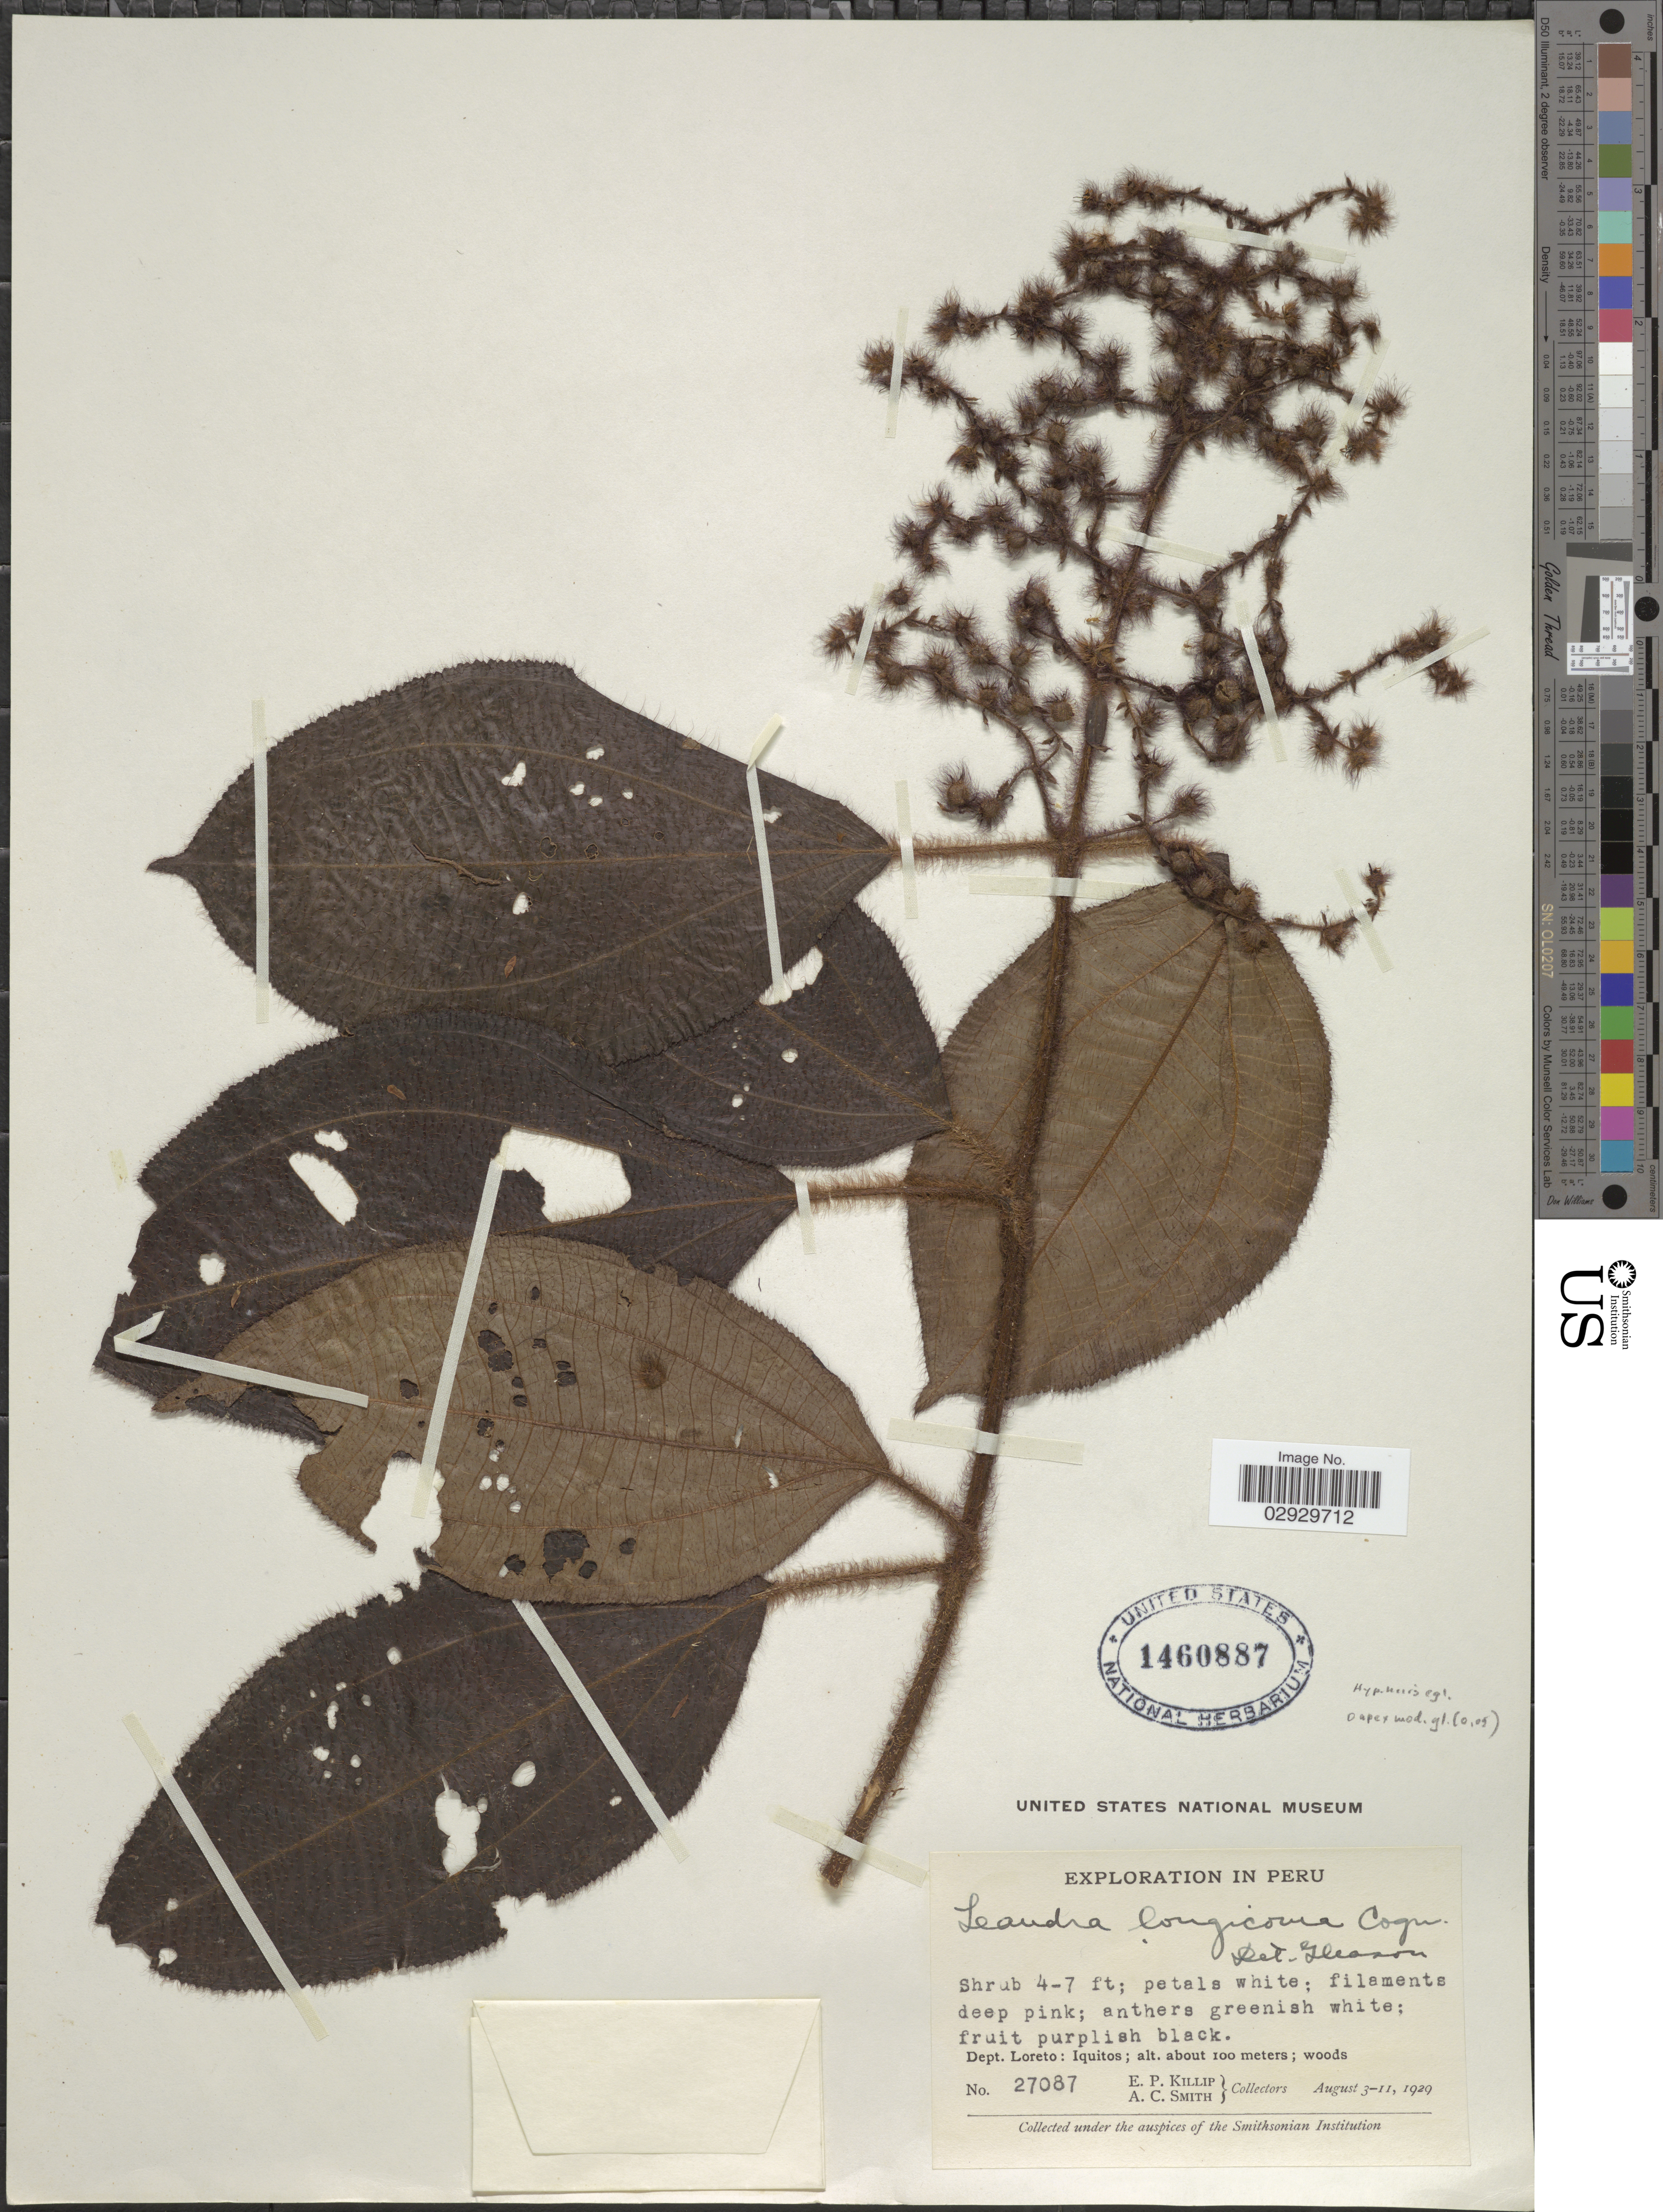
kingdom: Plantae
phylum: Tracheophyta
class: Magnoliopsida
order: Myrtales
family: Melastomataceae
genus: Leandra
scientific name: Leandra longicoma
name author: Cogn.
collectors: E. P. Killip & A. C. Smith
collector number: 27087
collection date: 1929-08-03/1929-08-11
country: Peru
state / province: Loreto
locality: Dept. Loreto: Iquitos.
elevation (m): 100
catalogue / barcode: US 1460887